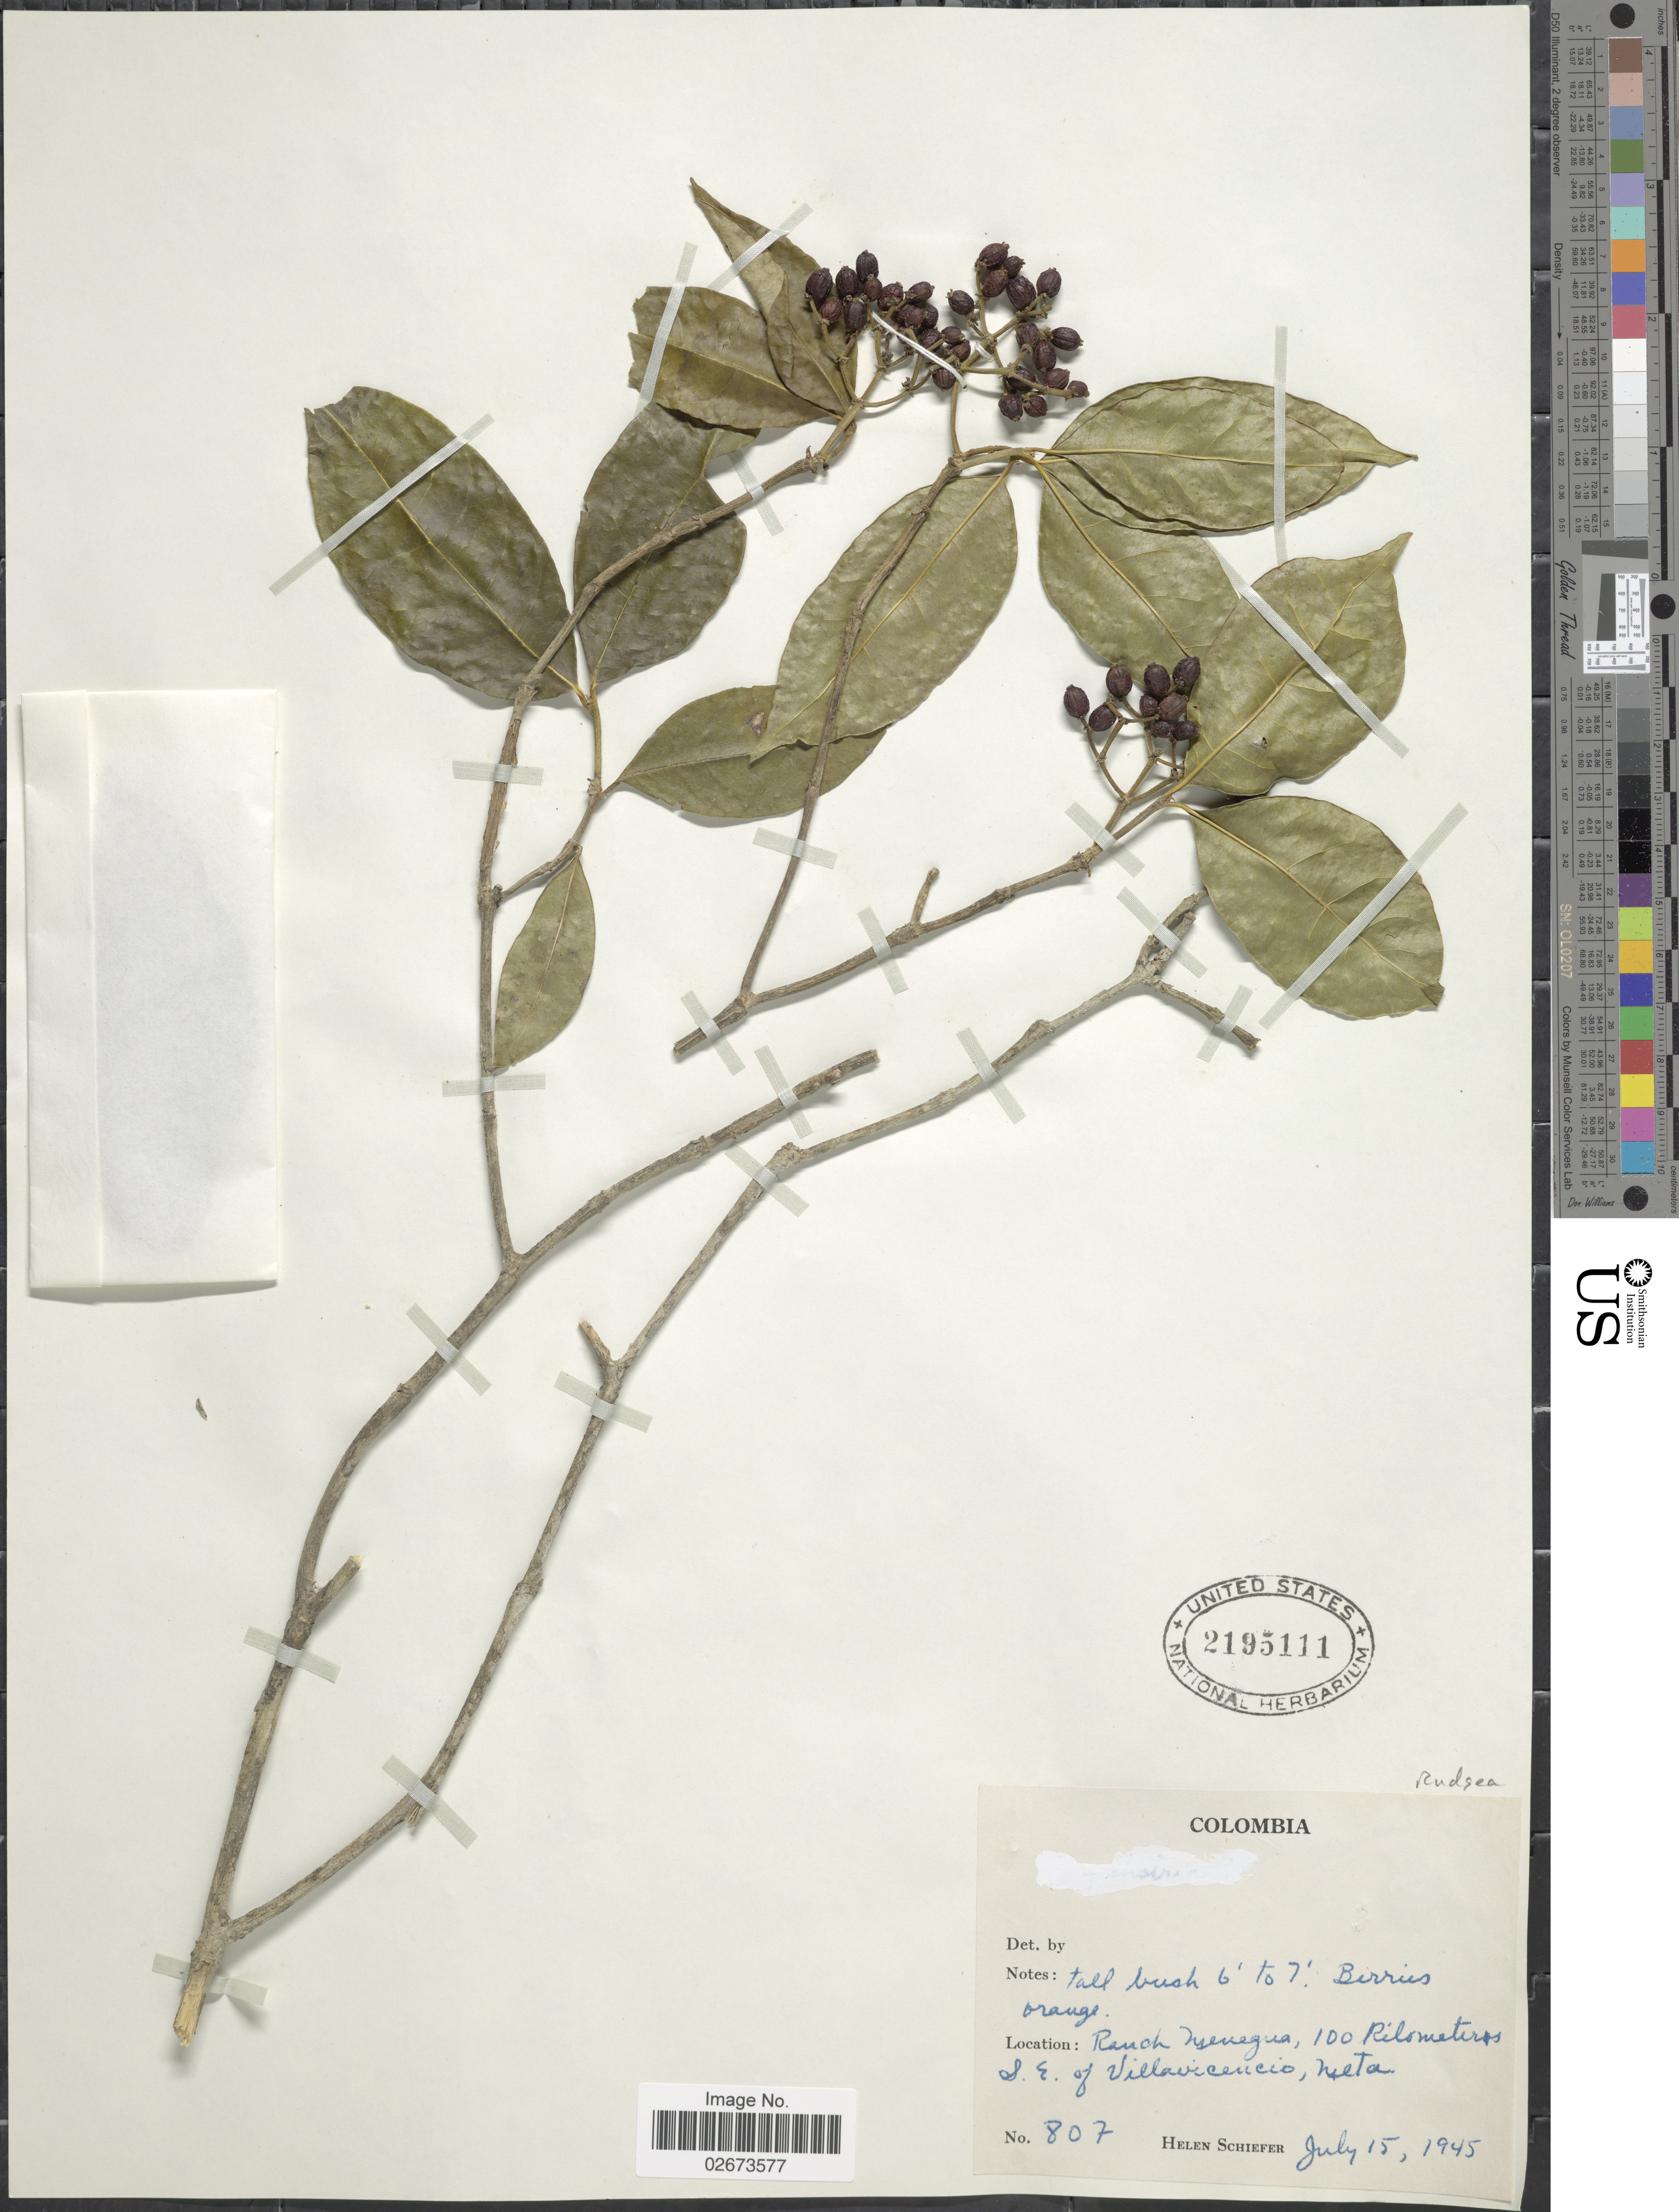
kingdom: Plantae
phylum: Tracheophyta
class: Magnoliopsida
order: Gentianales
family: Rubiaceae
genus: Rudgea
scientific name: Rudgea sp.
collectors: H. Schiefer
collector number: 807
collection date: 1945-07-15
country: Colombia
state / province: Meta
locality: Ranch Menegua, 100 Kilometers S.E. of Villavicencio, Meta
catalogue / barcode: US 2195111